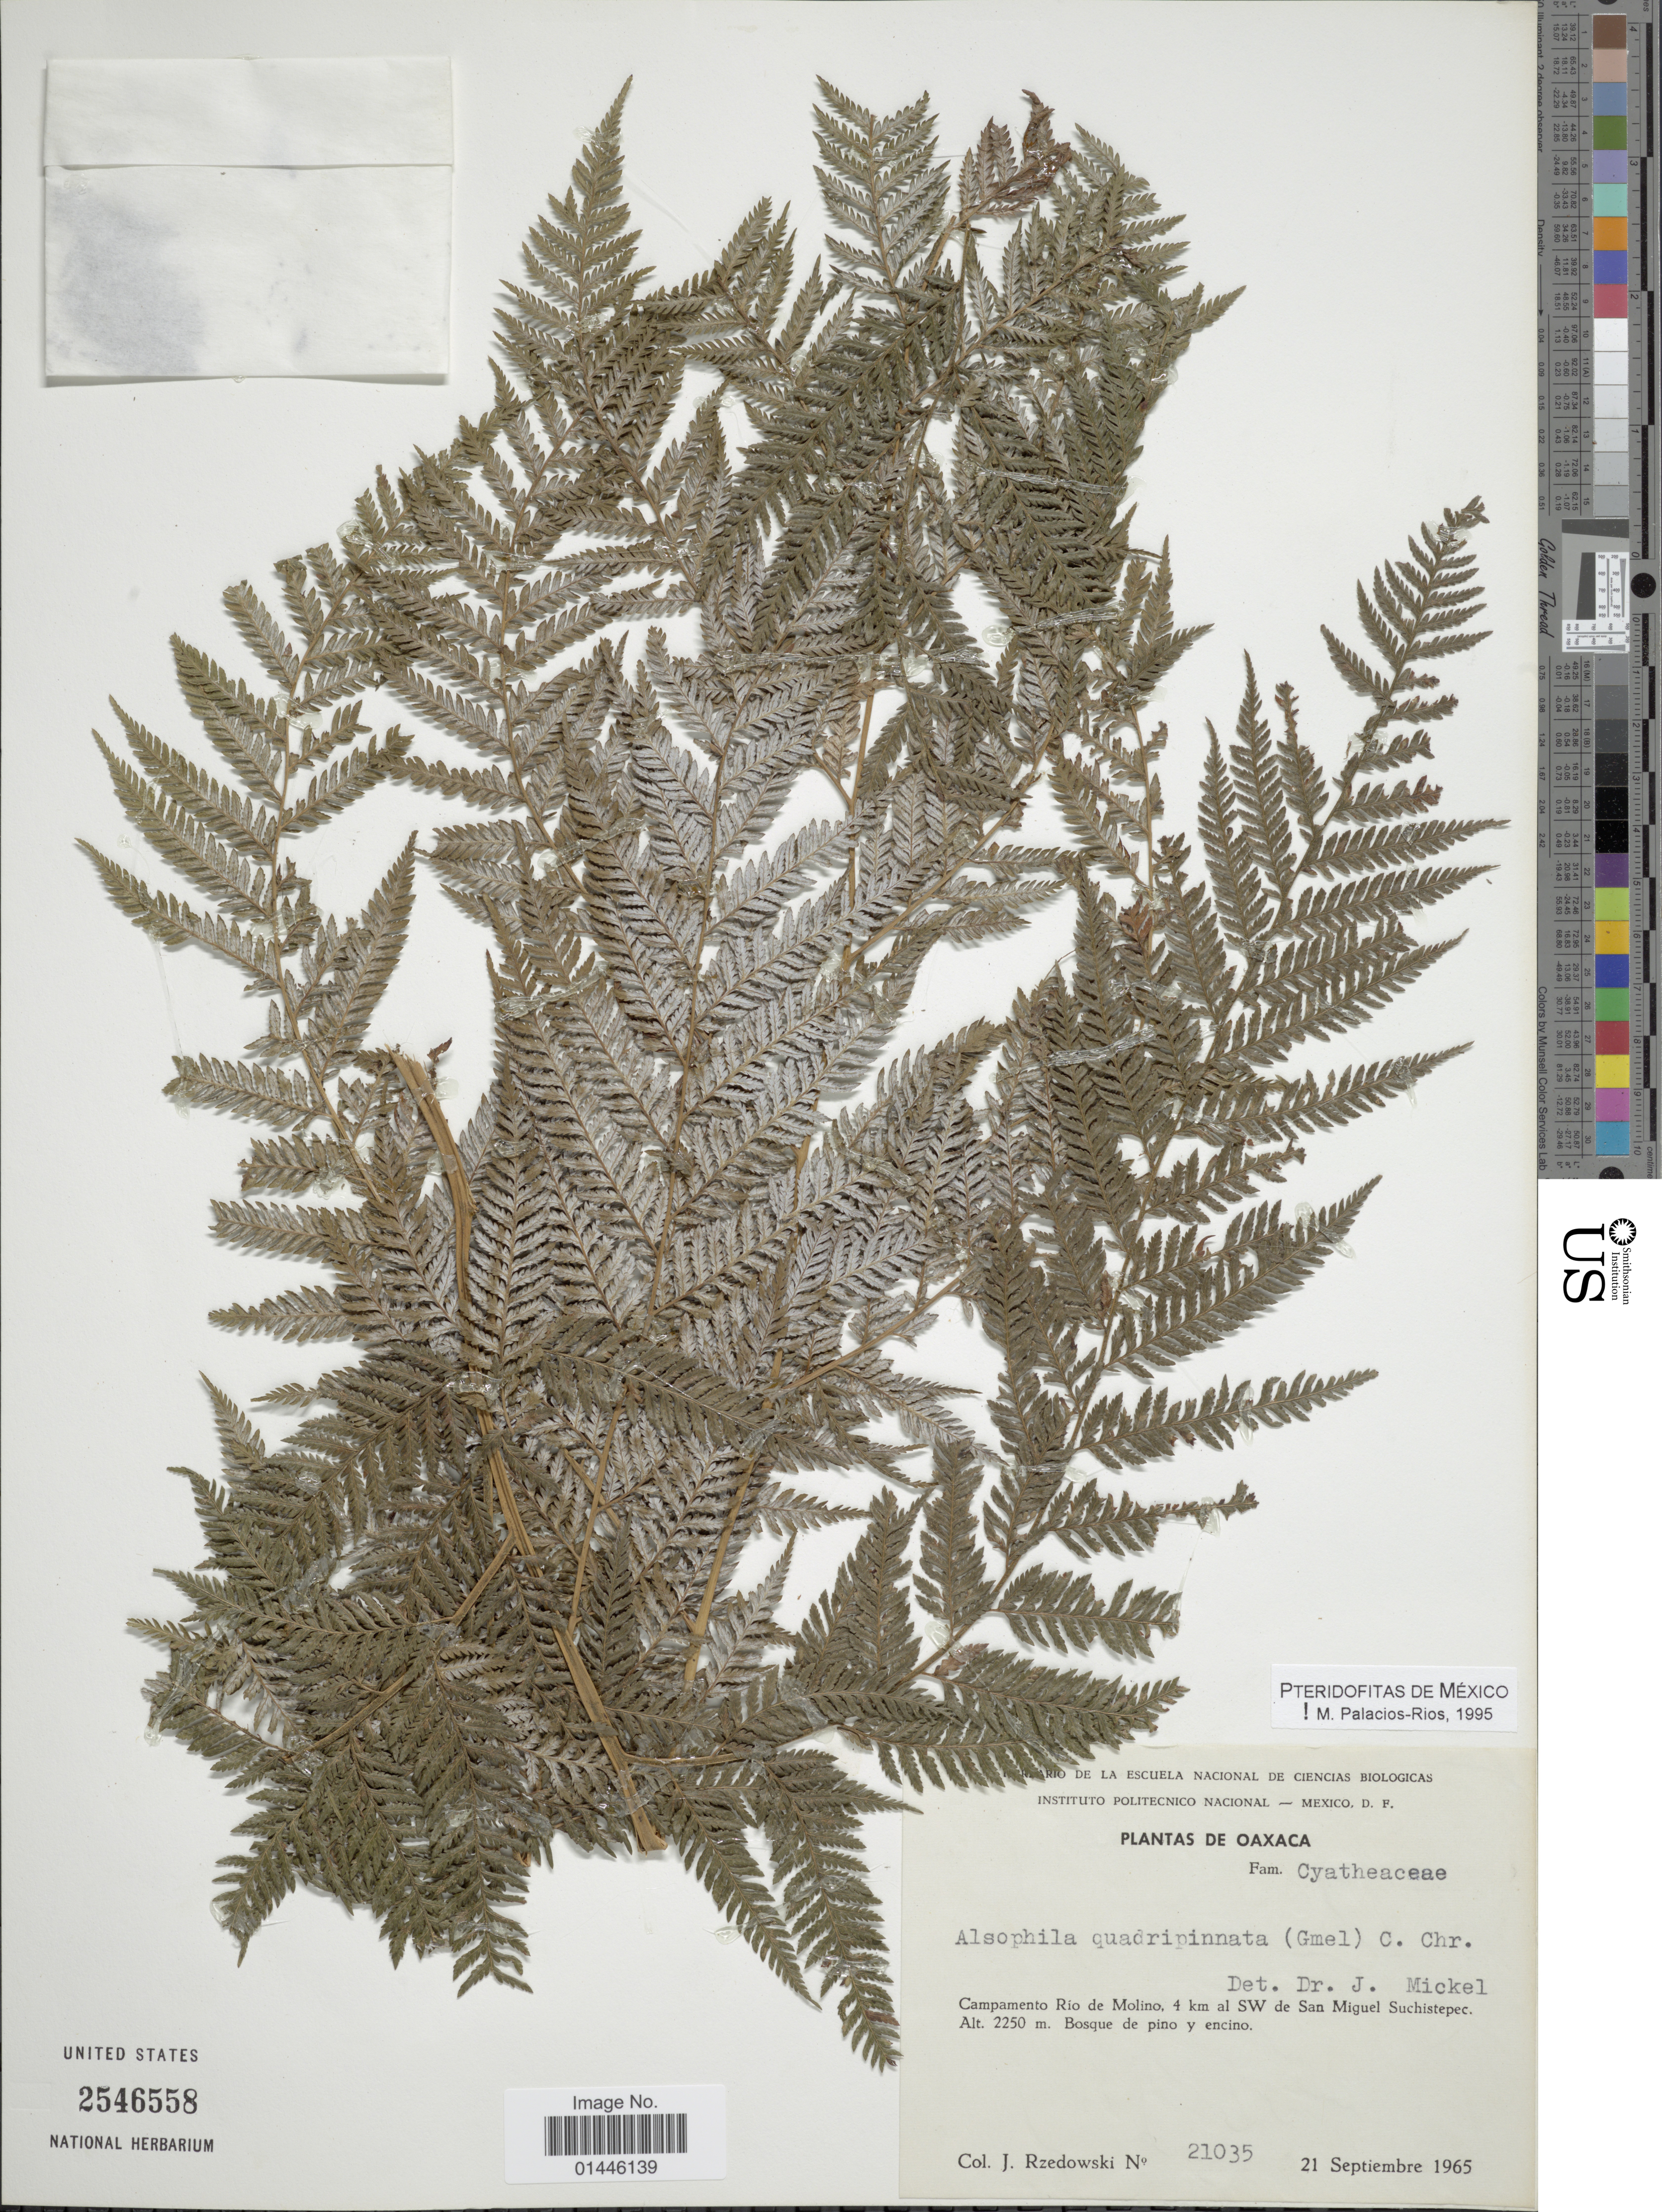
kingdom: Plantae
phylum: Tracheophyta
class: Polypodiopsida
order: Cyatheales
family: Dicksoniaceae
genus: Lophosoria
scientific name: Lophosoria quadripinnata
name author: (J.F. Gmel.) C. Chr.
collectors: J. Rzedowski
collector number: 21035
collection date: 1965-09-21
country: Mexico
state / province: Oaxaca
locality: Campamente Río de Molino, 4 km al SW de San Miguel Suchistepec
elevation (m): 2250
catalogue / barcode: US 2546558